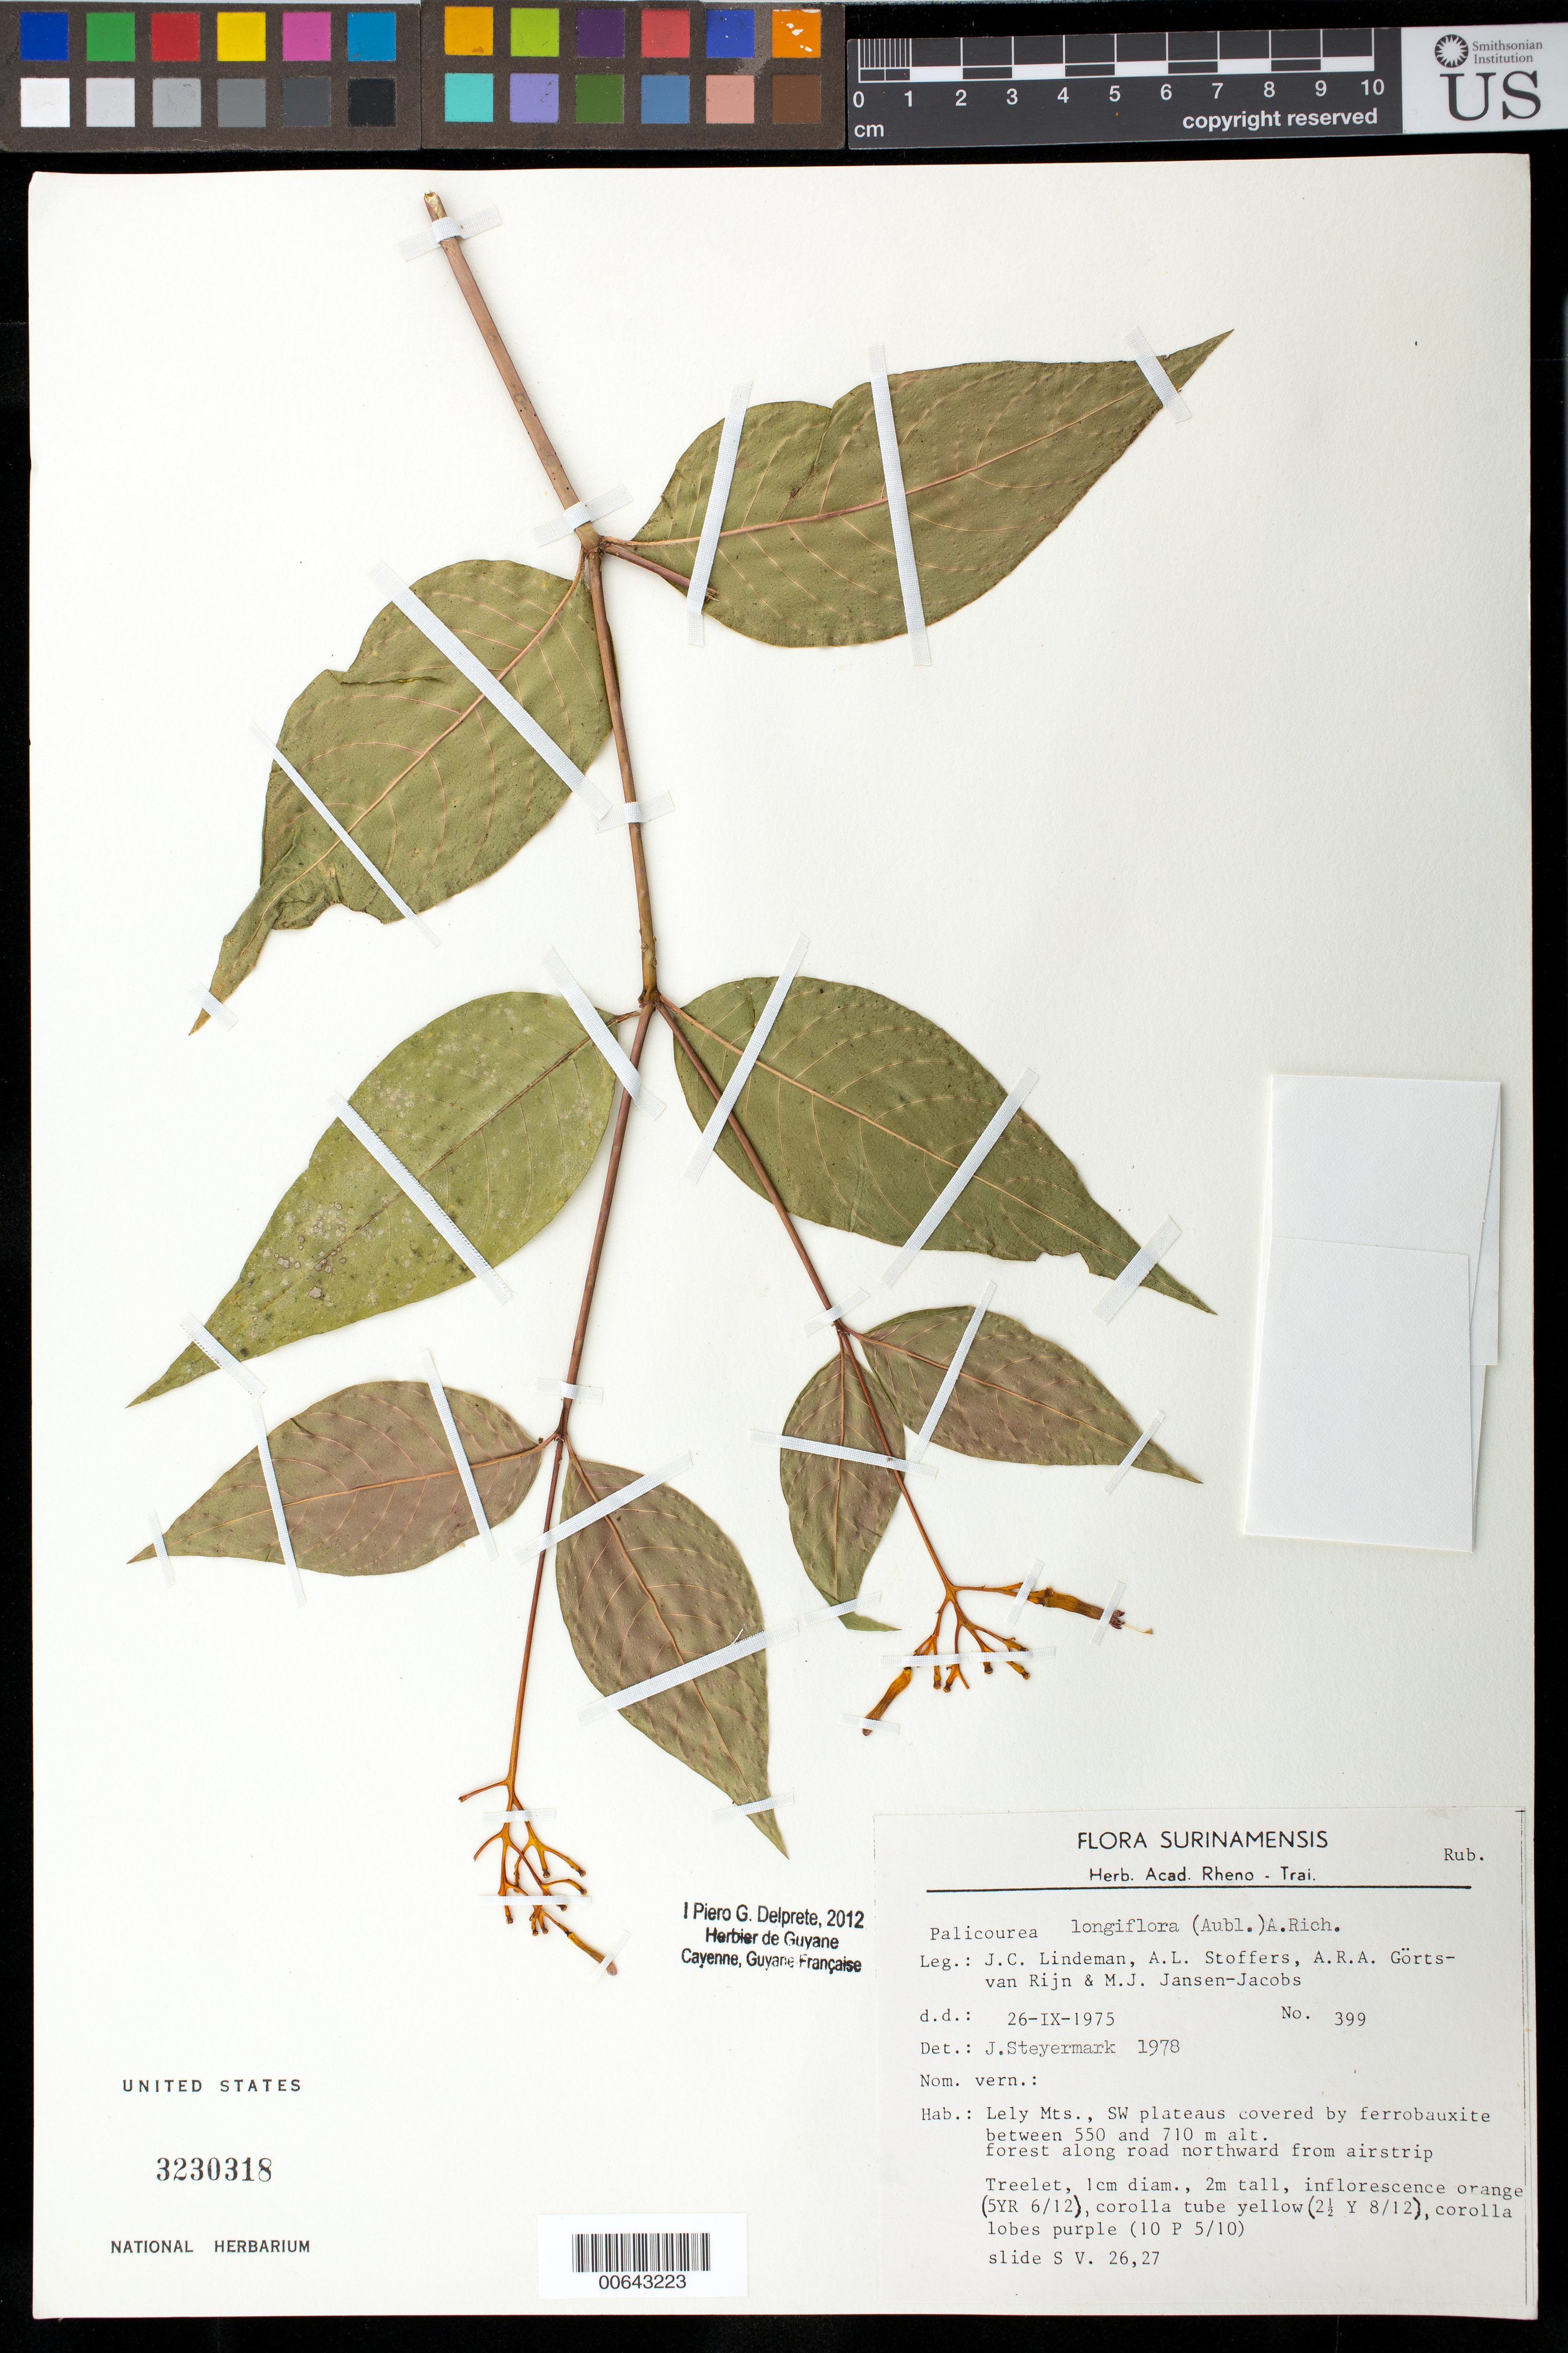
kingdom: Plantae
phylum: Tracheophyta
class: Magnoliopsida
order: Gentianales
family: Rubiaceae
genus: Palicourea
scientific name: Palicourea longiflora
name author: (Aubl.) A. Rich.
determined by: Steyermark, Julian A., (VEN)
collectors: J. C. Lindeman, A. Stoffers, A. .R. A. Görts-van Rijn & M. J. Jansen-Jacobs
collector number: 75 399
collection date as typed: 26-Sep-75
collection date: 1975-09-26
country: Suriname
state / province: Marowijne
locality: Lely Mts., SW plateaus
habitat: Forest along road northward from airstrip; plateaus covered by ferrobauxite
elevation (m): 550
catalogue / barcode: US 3230318